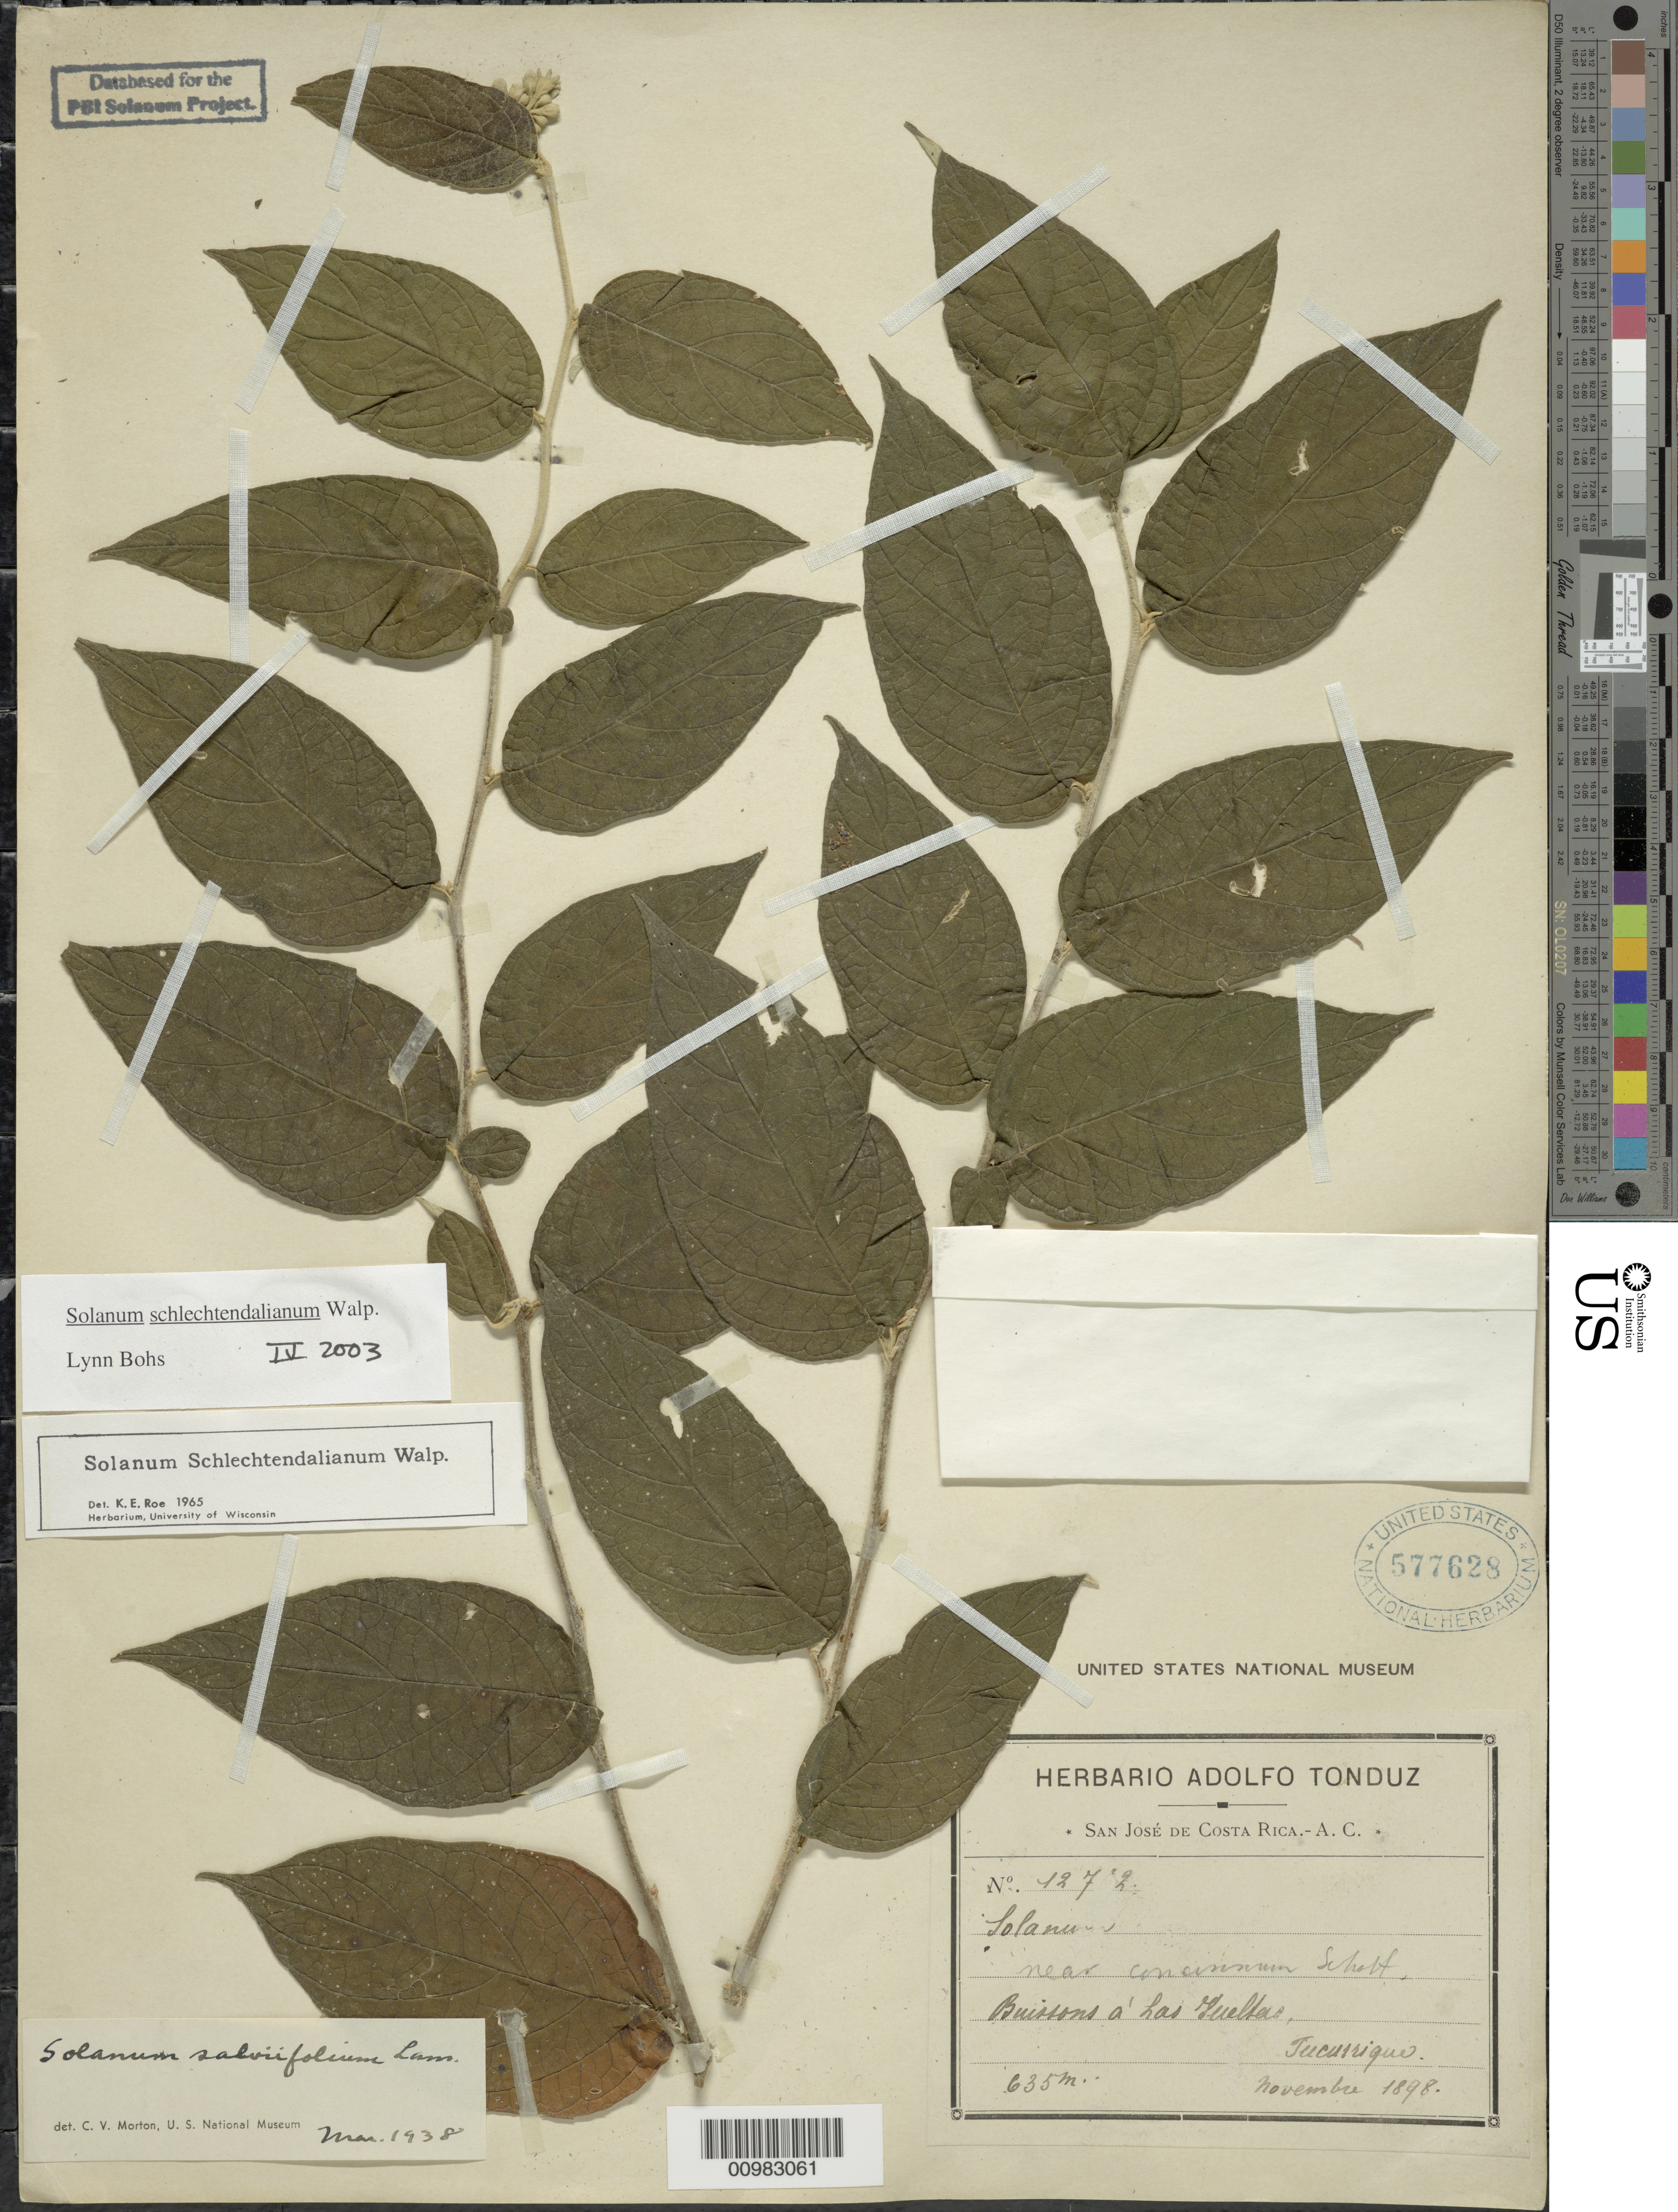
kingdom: Plantae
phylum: Tracheophyta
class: Magnoliopsida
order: Solanales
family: Solanaceae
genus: Solanum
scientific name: Solanum schlechtendalianum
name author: Walp.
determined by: Bohs, L. A.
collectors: A. Tonduz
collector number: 12762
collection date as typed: Nov 1898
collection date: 1898-11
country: Costa Rica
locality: Buissons a Las Vueltas, Tucurrique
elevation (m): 635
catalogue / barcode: US 577628